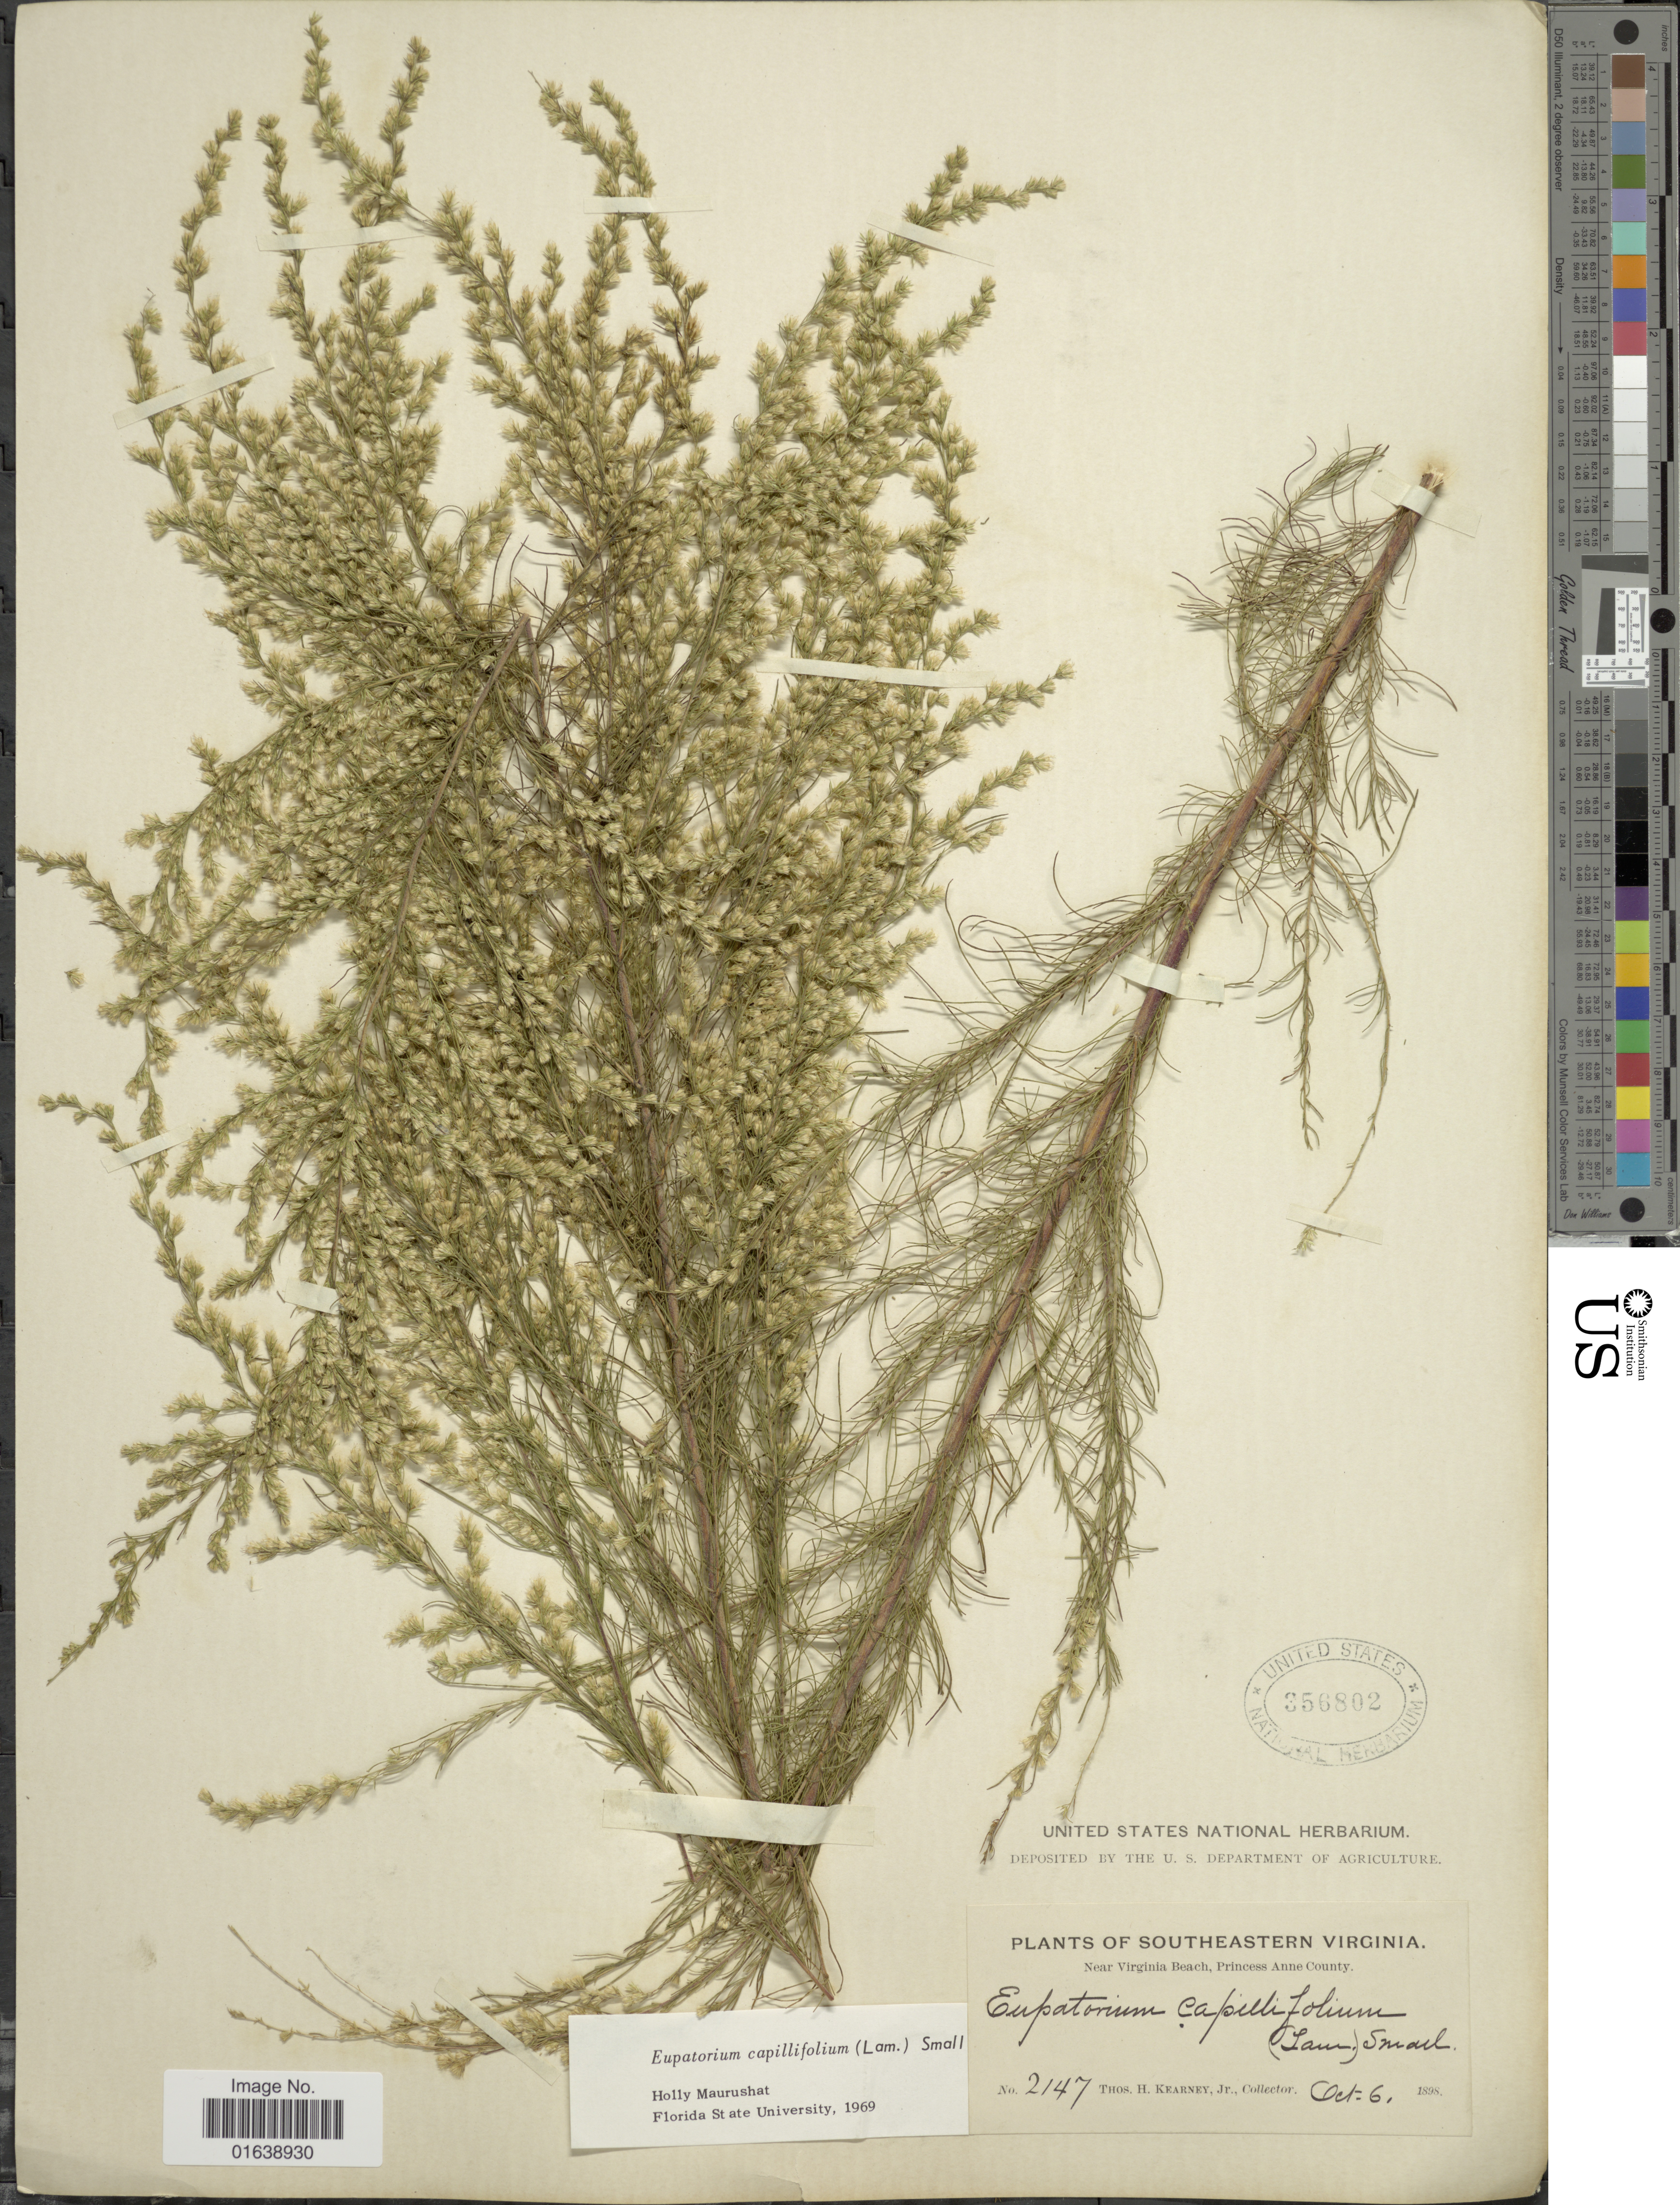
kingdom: Plantae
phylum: Tracheophyta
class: Magnoliopsida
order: Asterales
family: Asteraceae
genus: Eupatorium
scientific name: Eupatorium capillifolium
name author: (Lam.) Small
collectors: T. H. Kearney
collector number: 2147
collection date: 1898-10-06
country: United States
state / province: Virginia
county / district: City of Virginia Beach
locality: Southeastern Virginia. Near Virginia Beach, Princess Anne (=historic county name) County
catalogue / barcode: US 356802